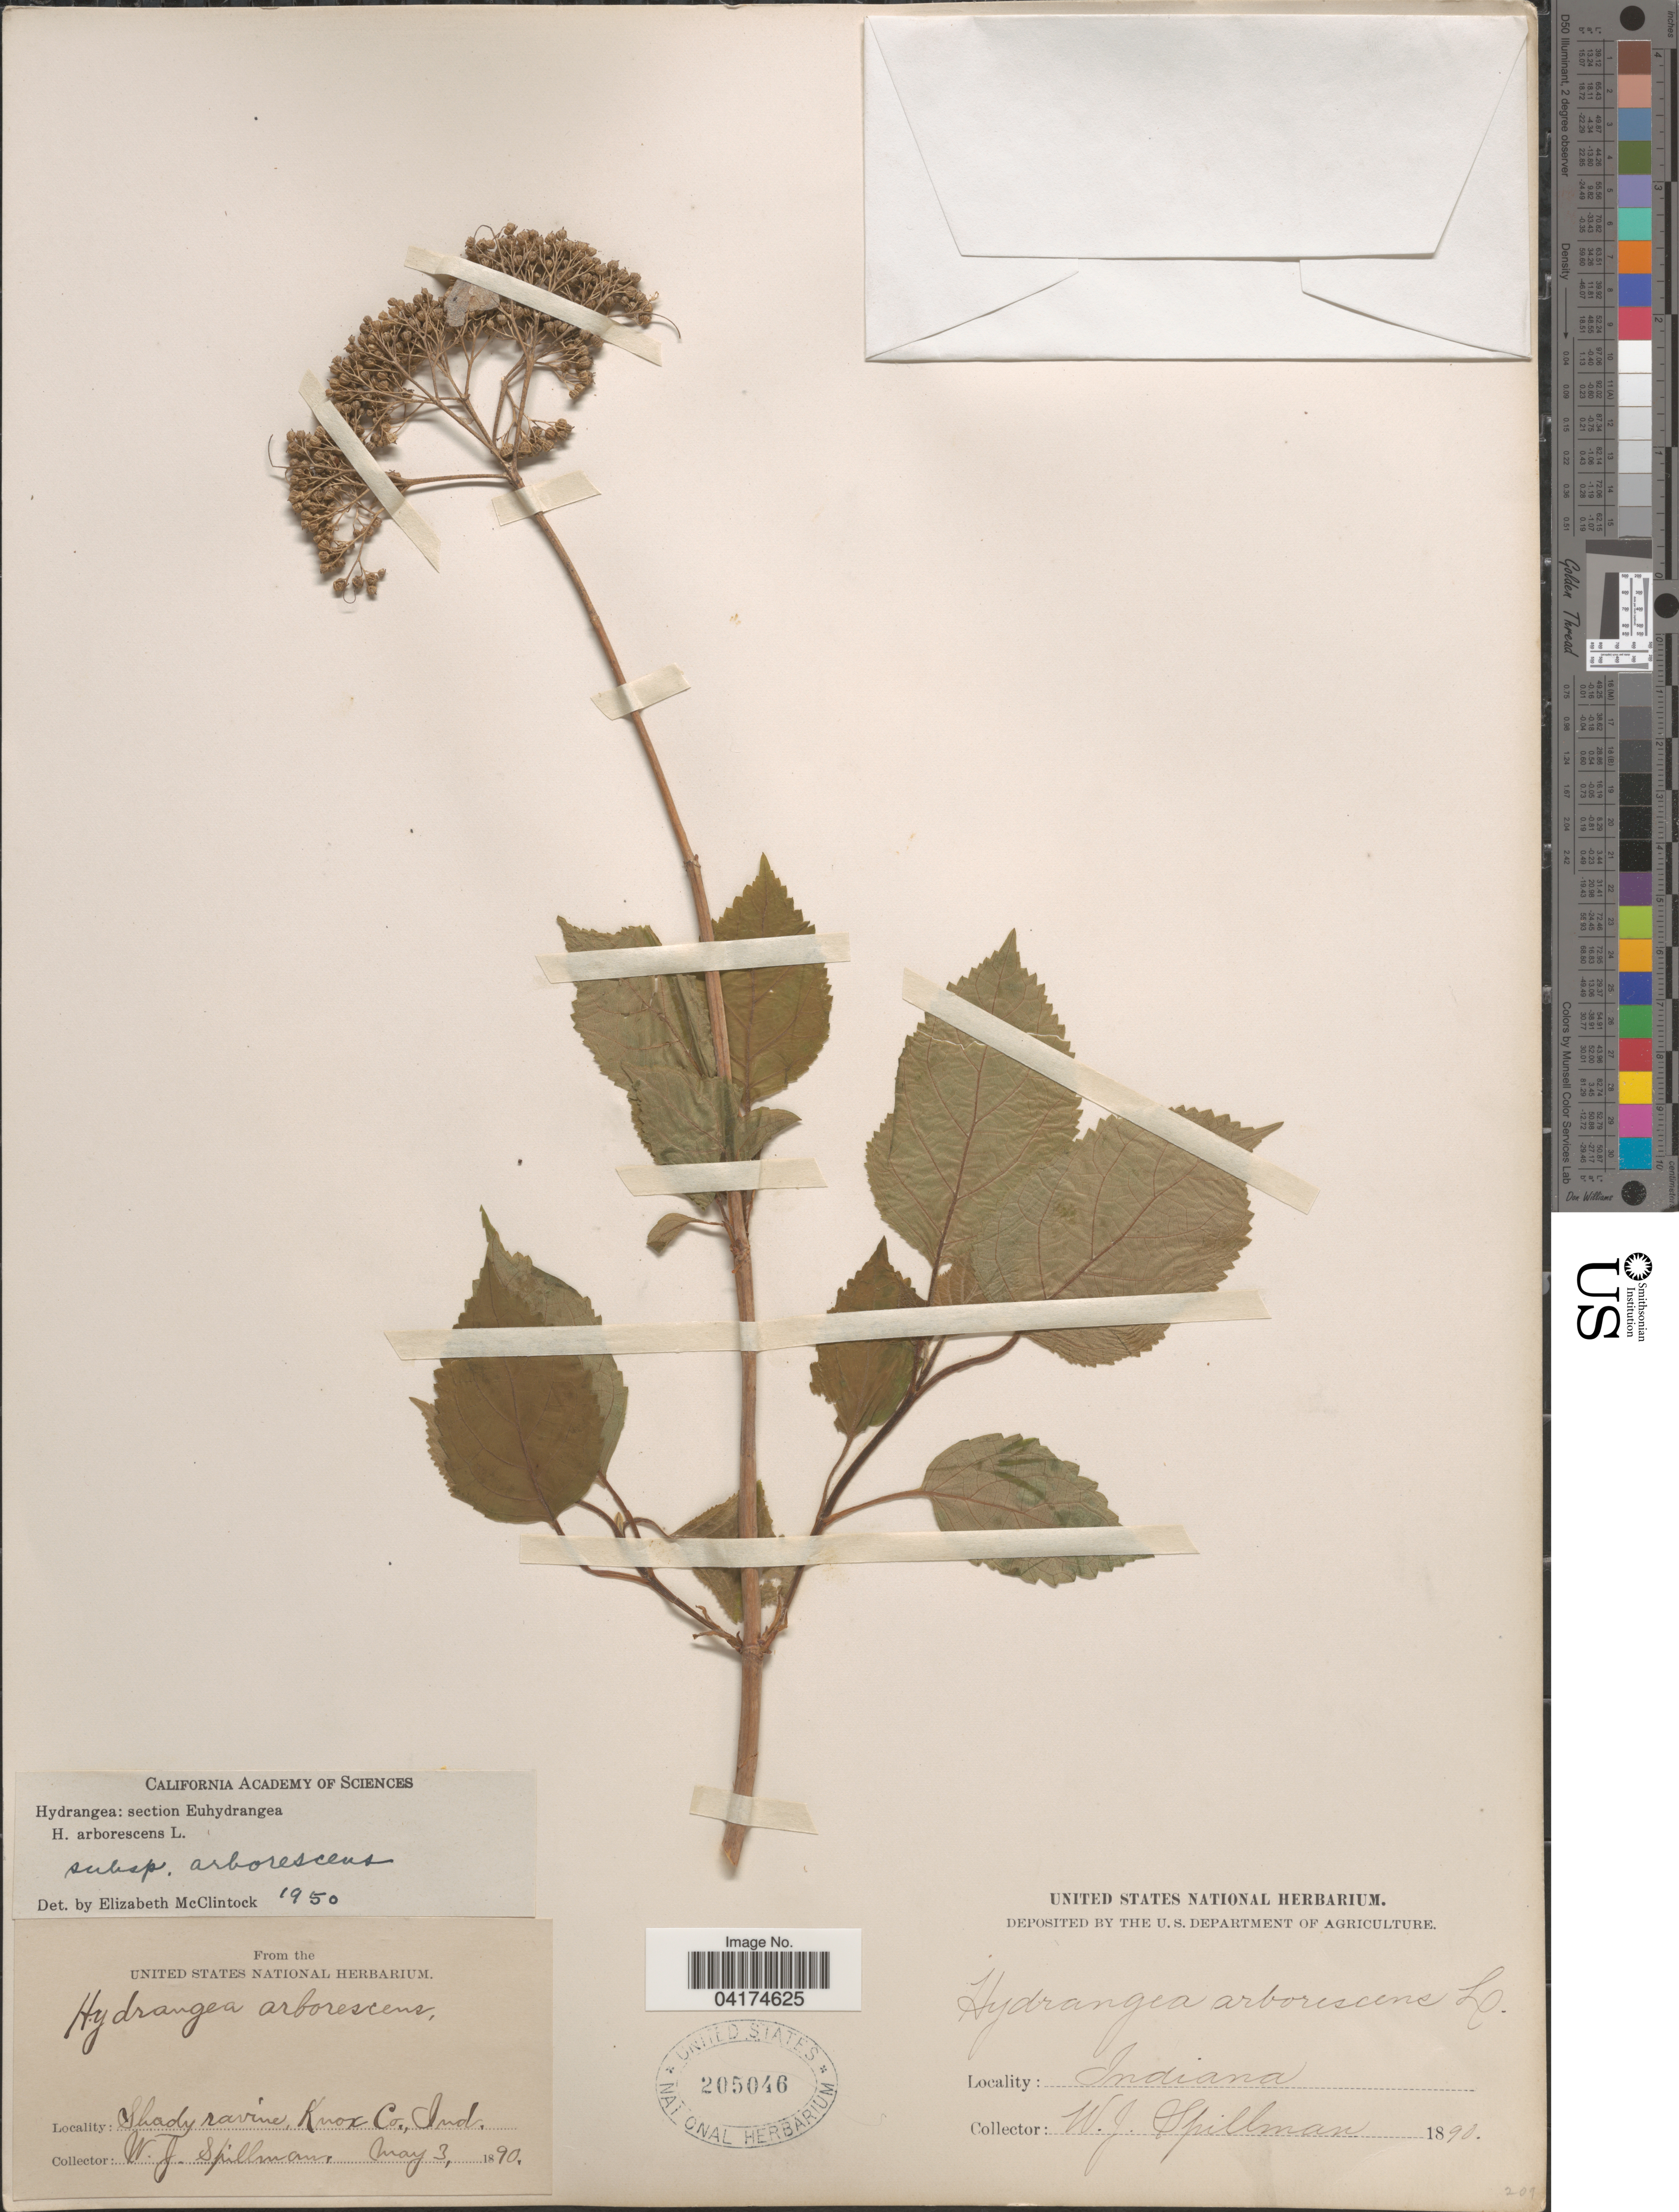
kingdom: Plantae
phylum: Tracheophyta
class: Magnoliopsida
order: Cornales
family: Hydrangeaceae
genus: Hydrangea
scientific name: Hydrangea arborescens subsp. arborescens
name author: L.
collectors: W. Spillman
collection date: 1890-05-03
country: United States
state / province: Indiana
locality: Shady ravine, Knox Co.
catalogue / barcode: US 205046